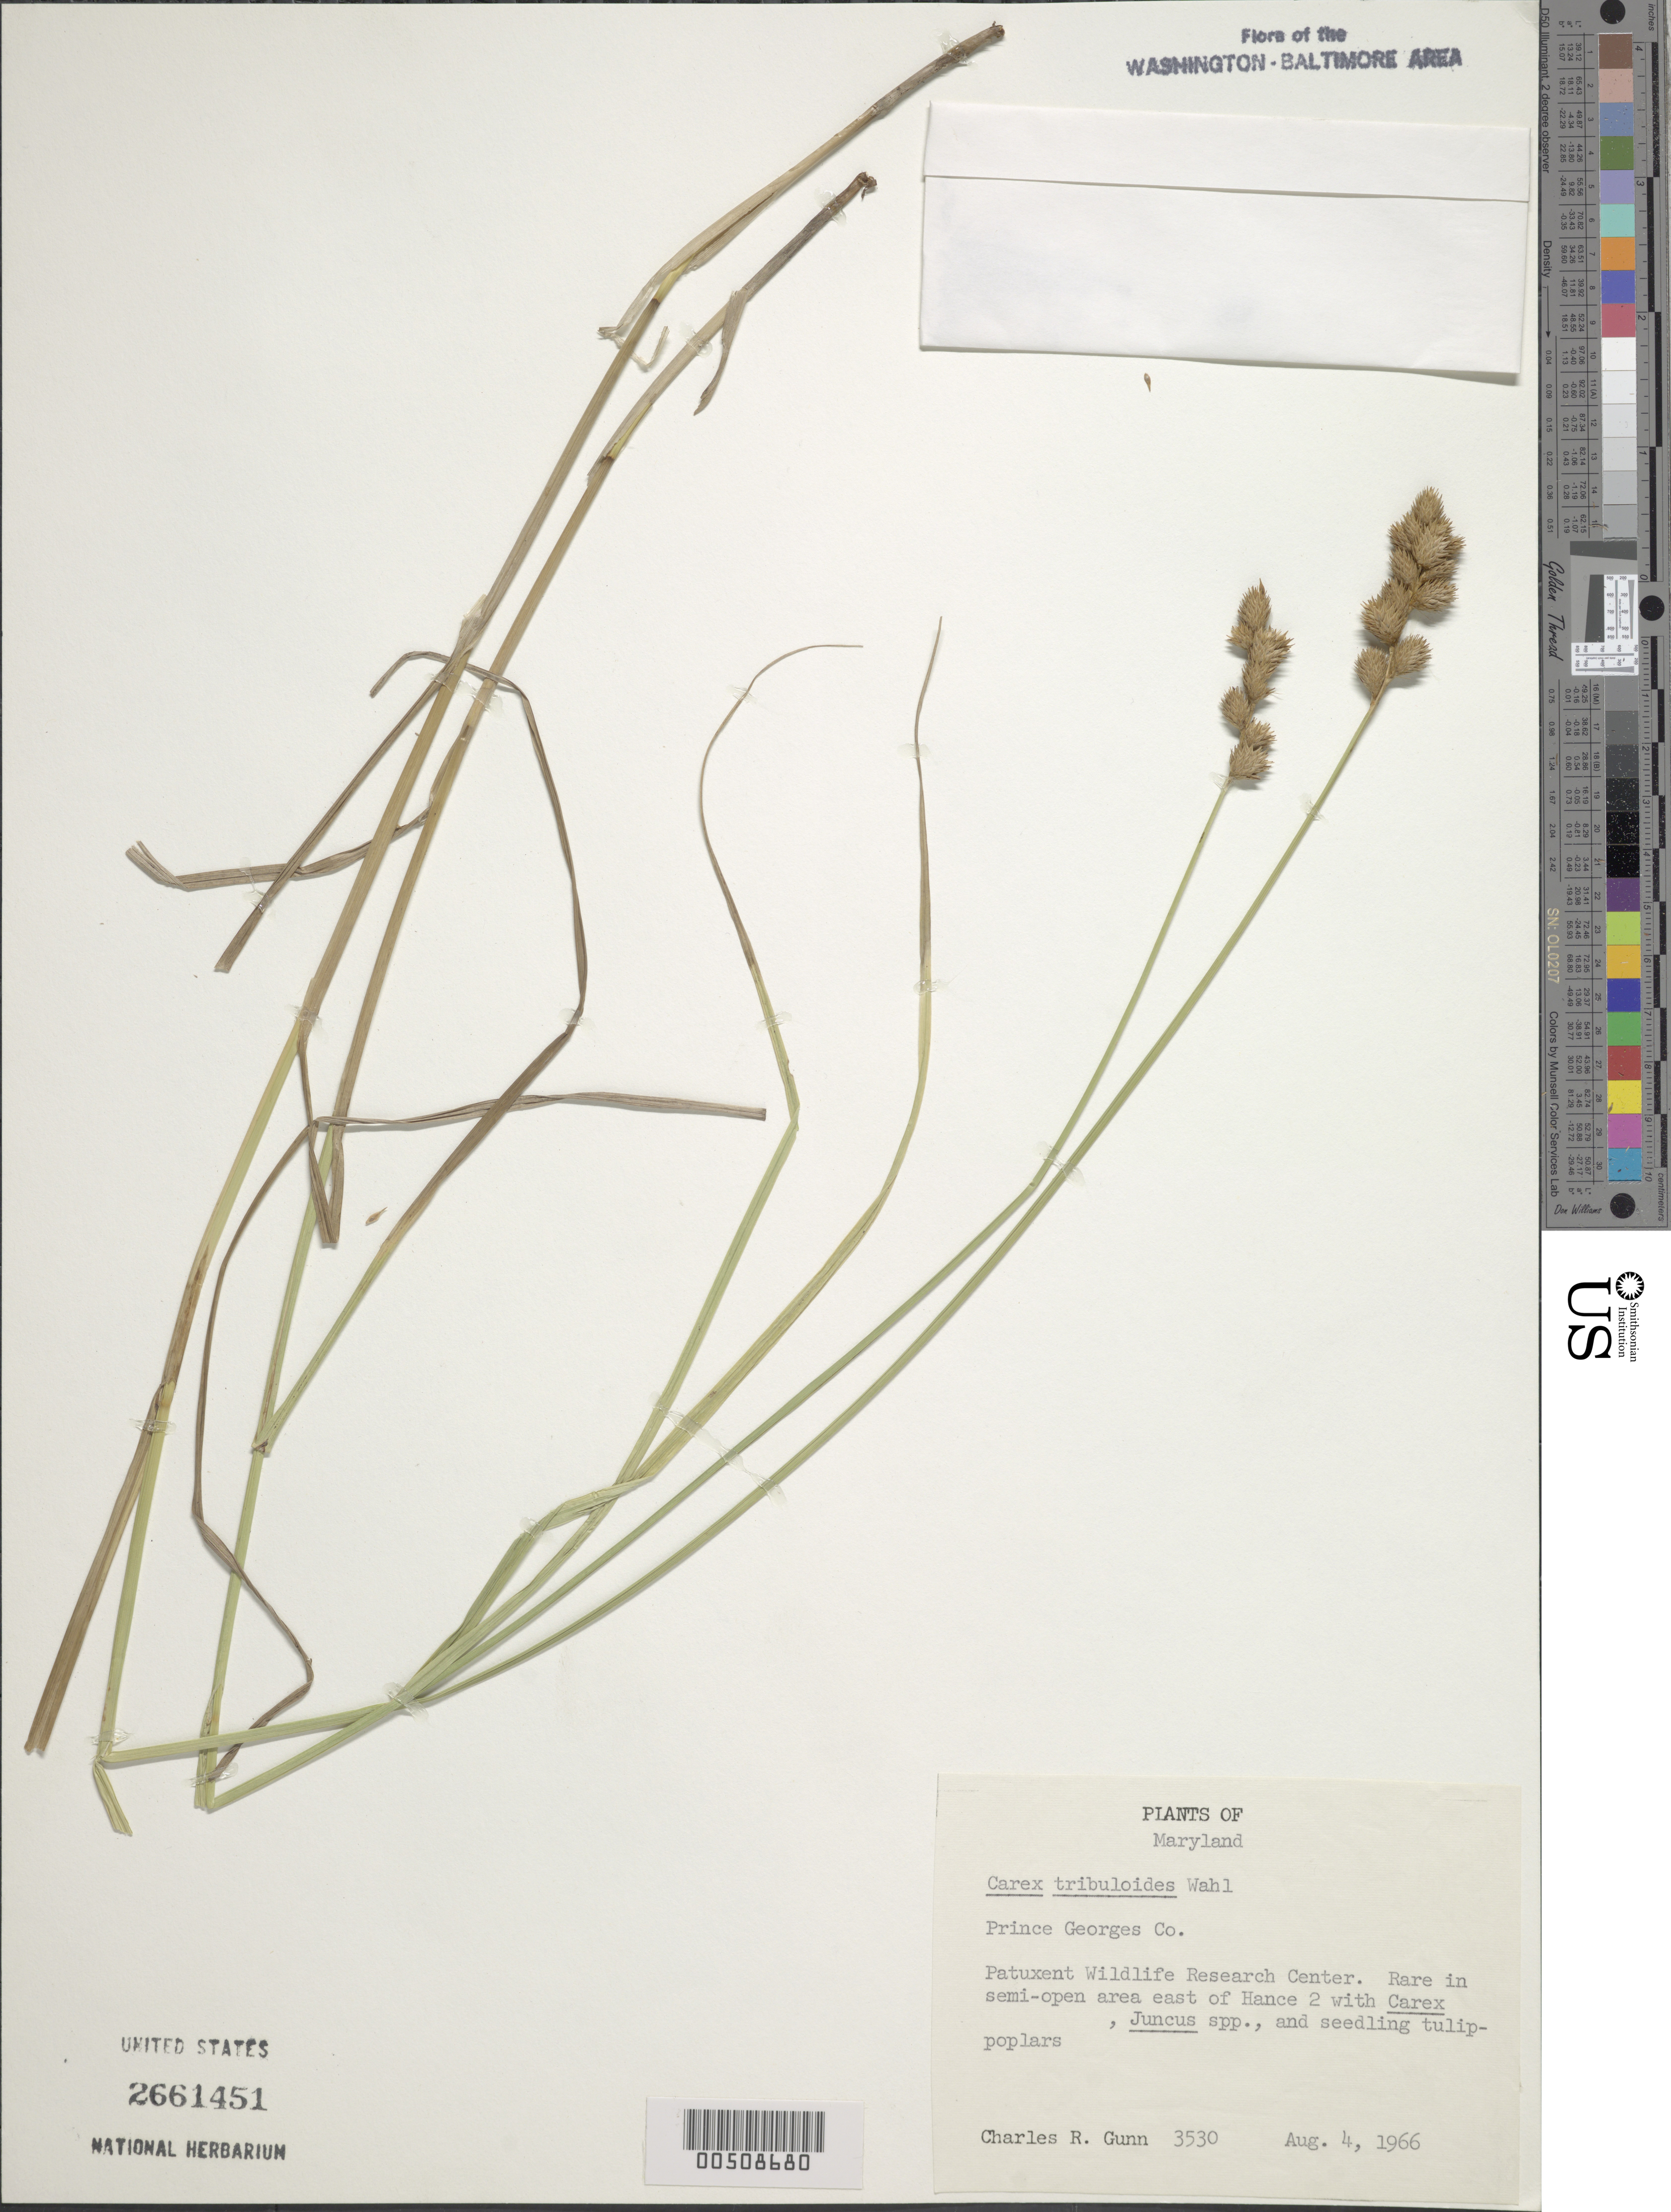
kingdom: Plantae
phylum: Tracheophyta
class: Liliopsida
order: Poales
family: Cyperaceae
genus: Carex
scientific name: Carex tribuloides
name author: Wahlenb.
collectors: C. R. Gunn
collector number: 3530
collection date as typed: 04 Aug 1966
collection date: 1966-08-04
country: United States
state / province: Maryland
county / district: Prince George's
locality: Patuxent Wildlife Research Center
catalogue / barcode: US 2661451